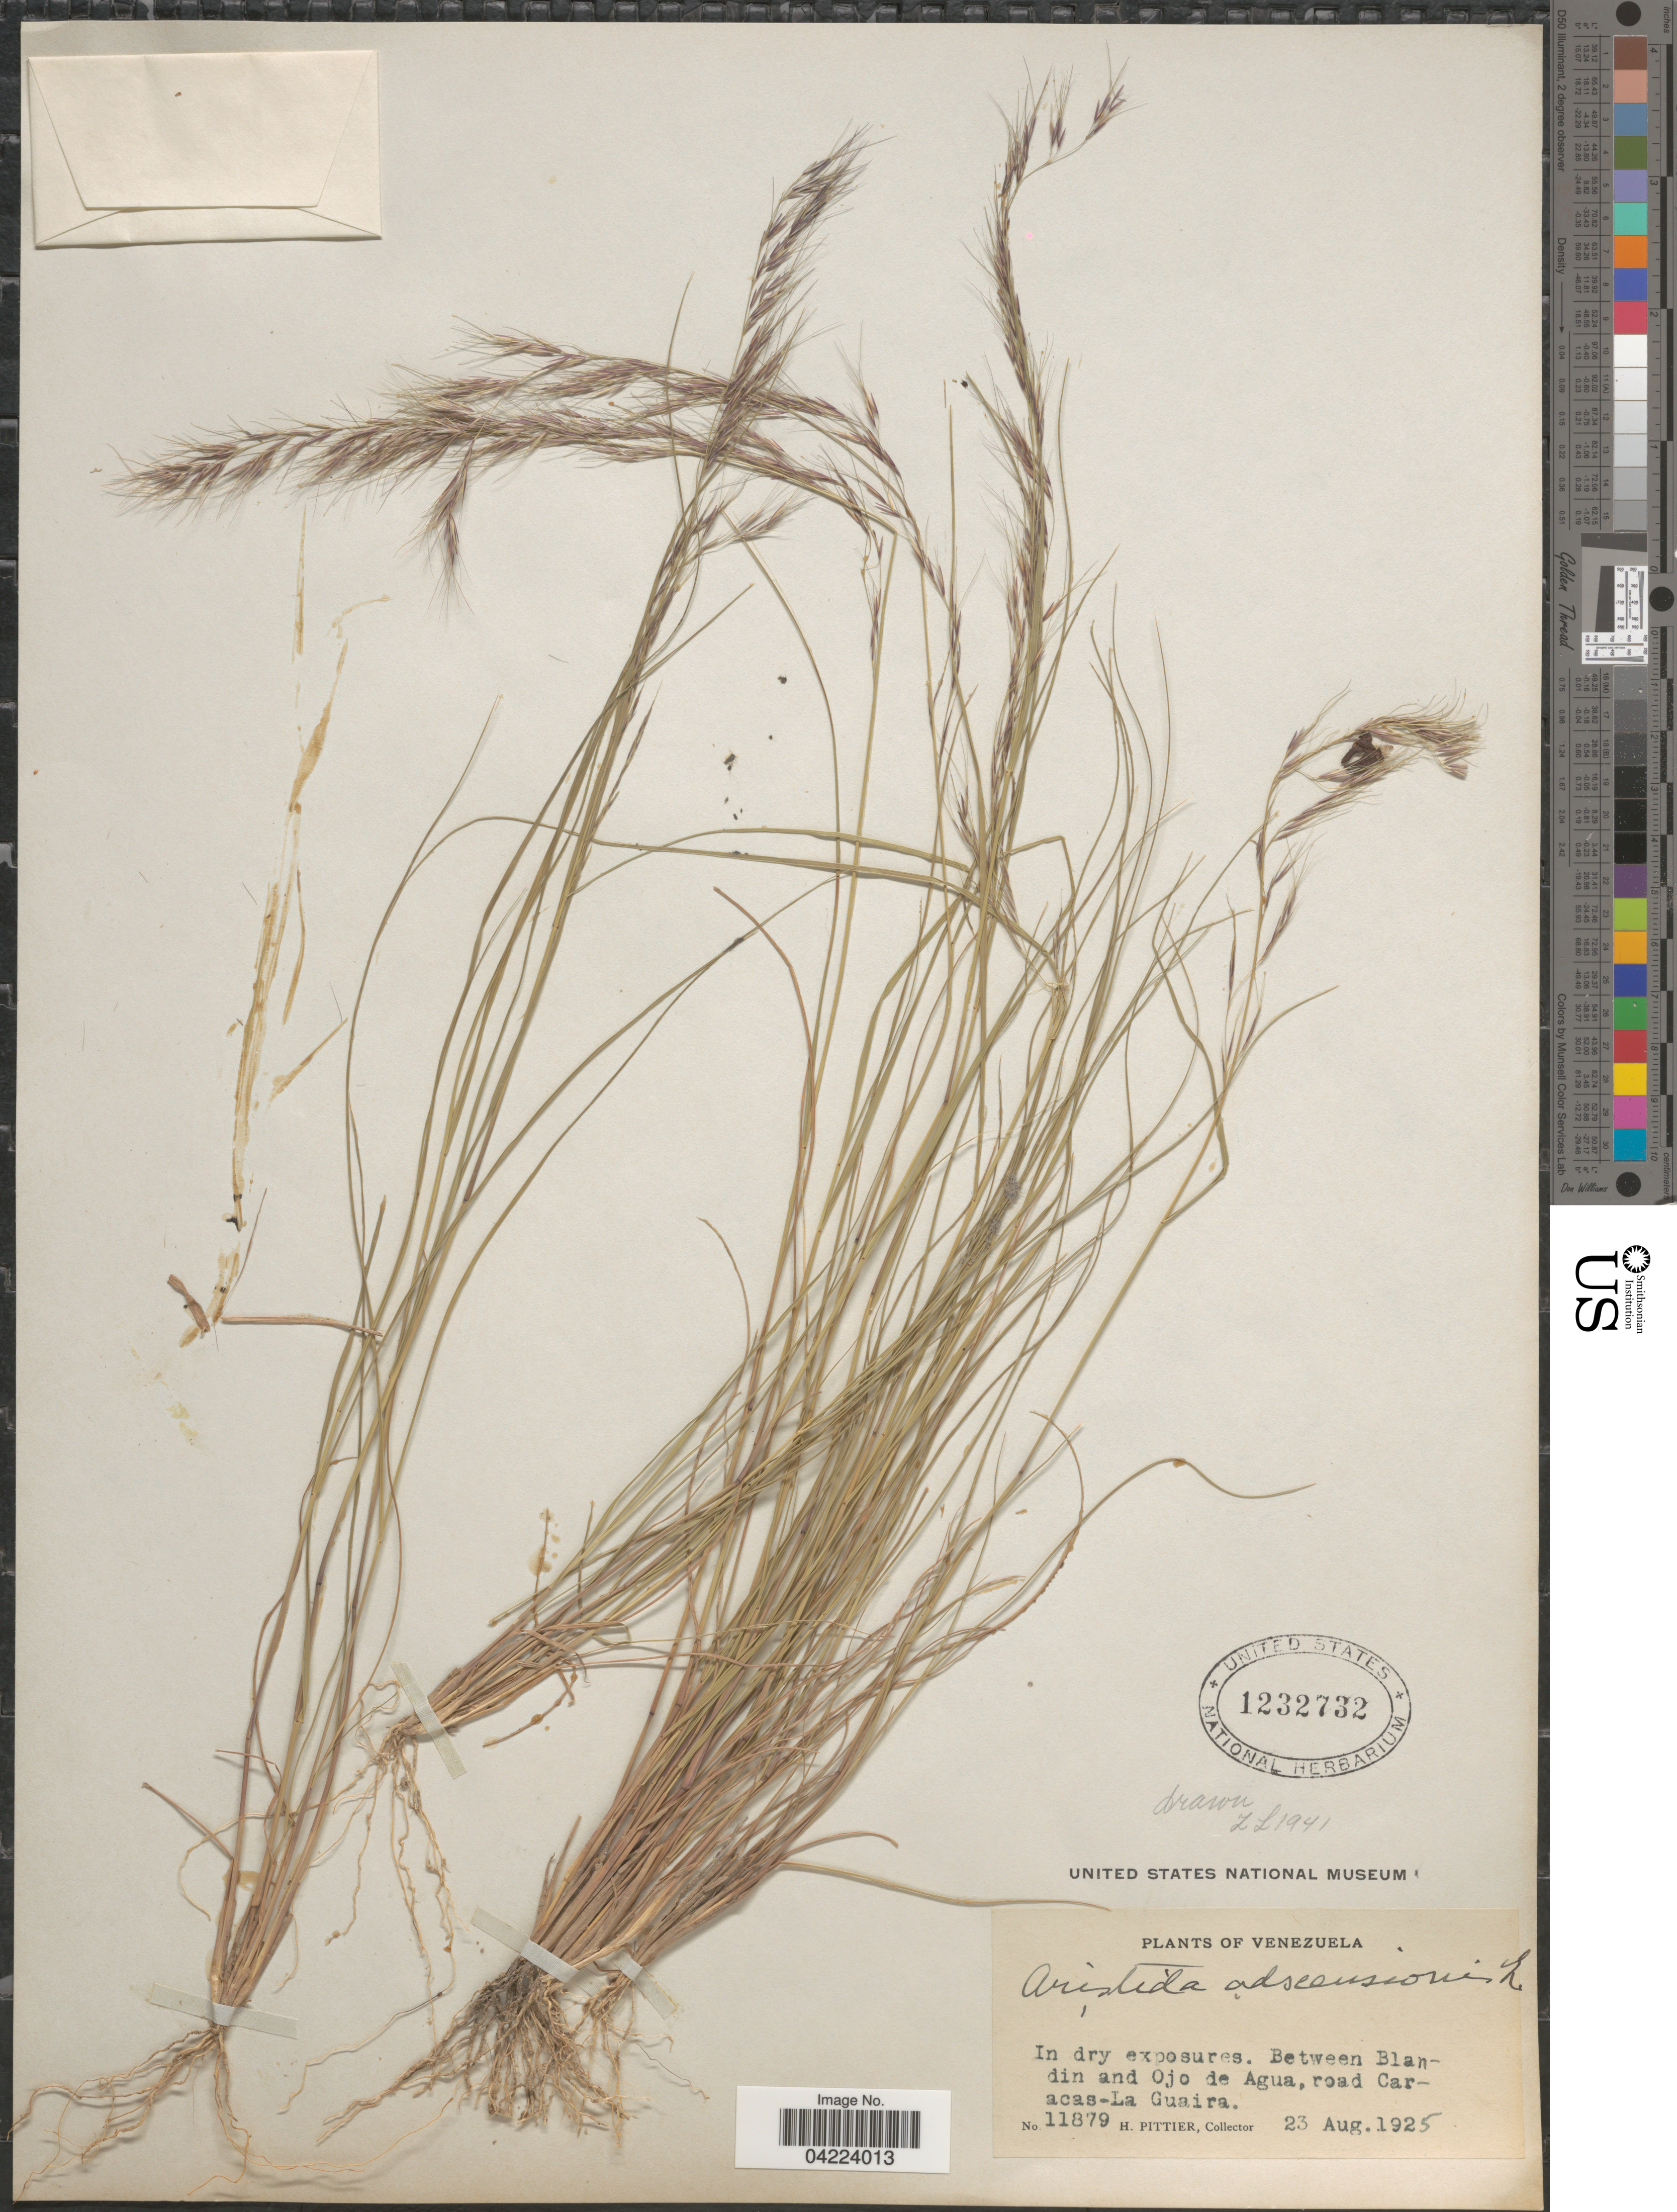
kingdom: Plantae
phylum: Tracheophyta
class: Liliopsida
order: Poales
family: Poaceae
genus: Aristida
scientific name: Aristida adscensionis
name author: L.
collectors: H. F. Pittier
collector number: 11879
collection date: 1925-08-23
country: Paraguay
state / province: Guaira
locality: In dry exposures. Between Blandin and Ojo de Agua, road Caracas-La Guaira.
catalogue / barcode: US 1232732